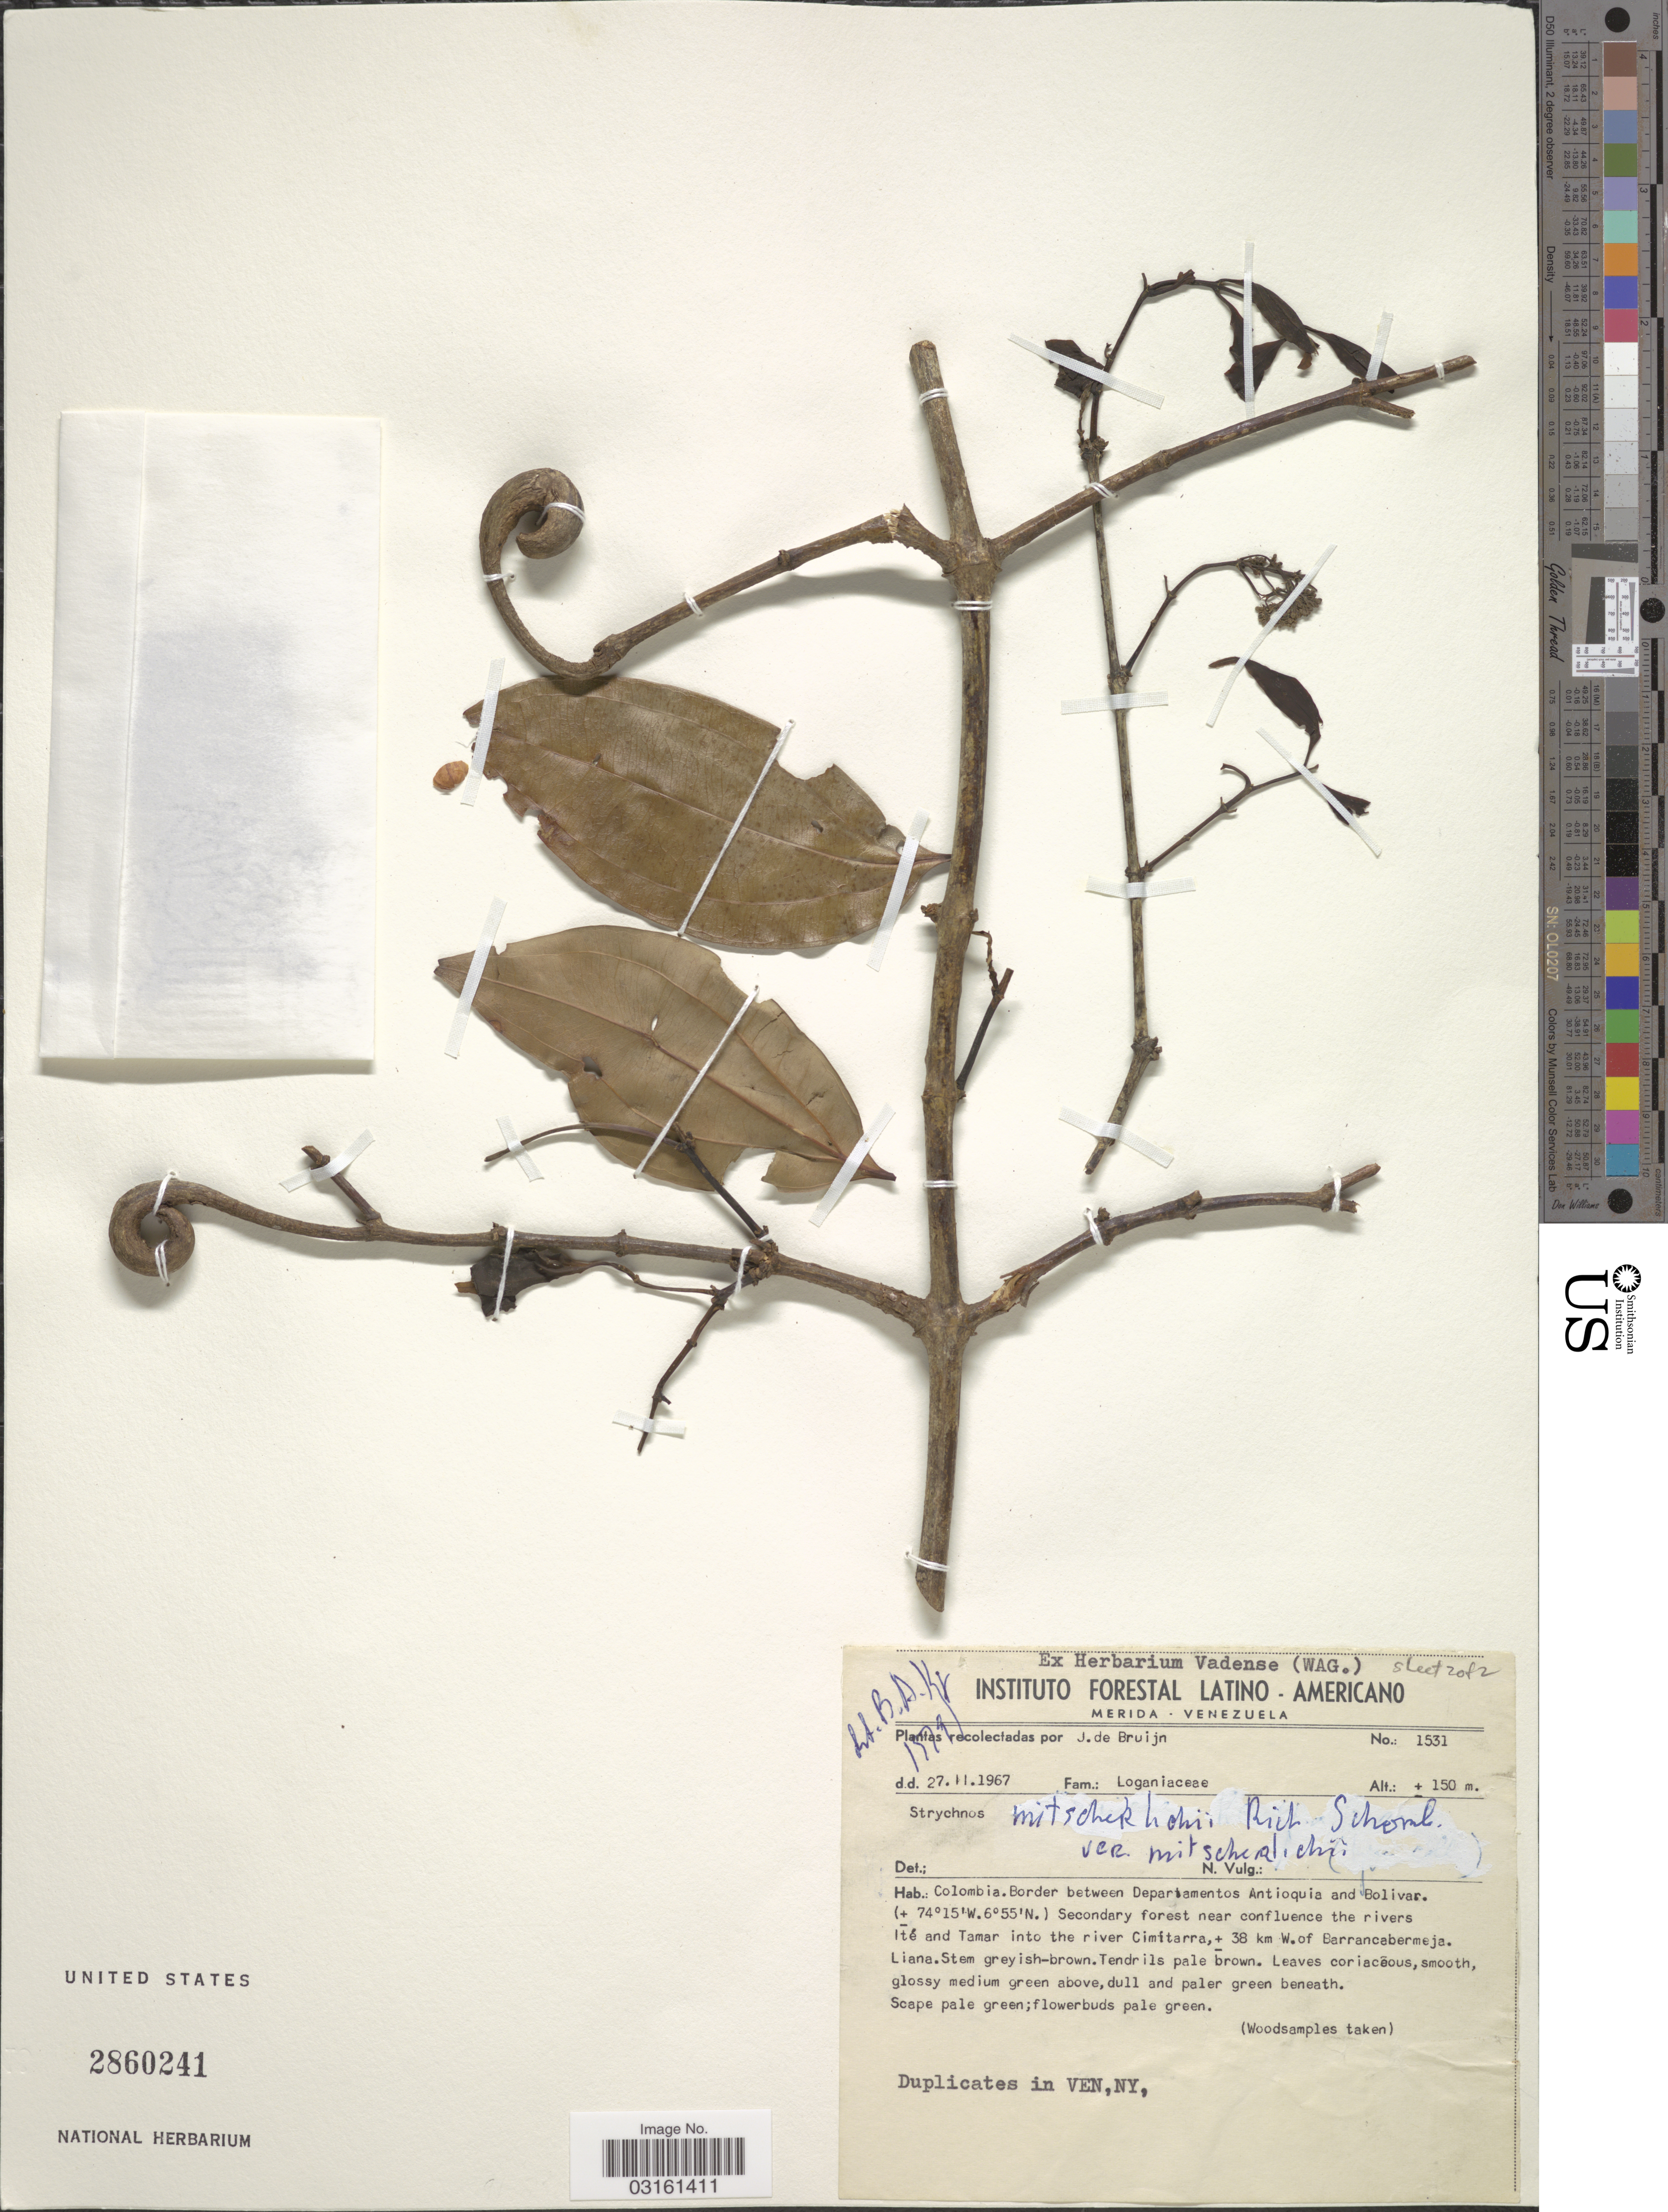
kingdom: Plantae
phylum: Tracheophyta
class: Magnoliopsida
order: Gentianales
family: Loganiaceae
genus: Strychnos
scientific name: Strychnos mitscherlichii var. mitscherlichii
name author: M.R. Schomb.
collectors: J. Bruijn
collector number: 1531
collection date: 1967-11-27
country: Colombia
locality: Border between Departamento Antioquia and Bolivar, Secondary forest near confluence the rivers Ité and Tamar into the river Cimitarra, ± 38 km W. of Barrancabermeja.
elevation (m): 150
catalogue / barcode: US 2860241